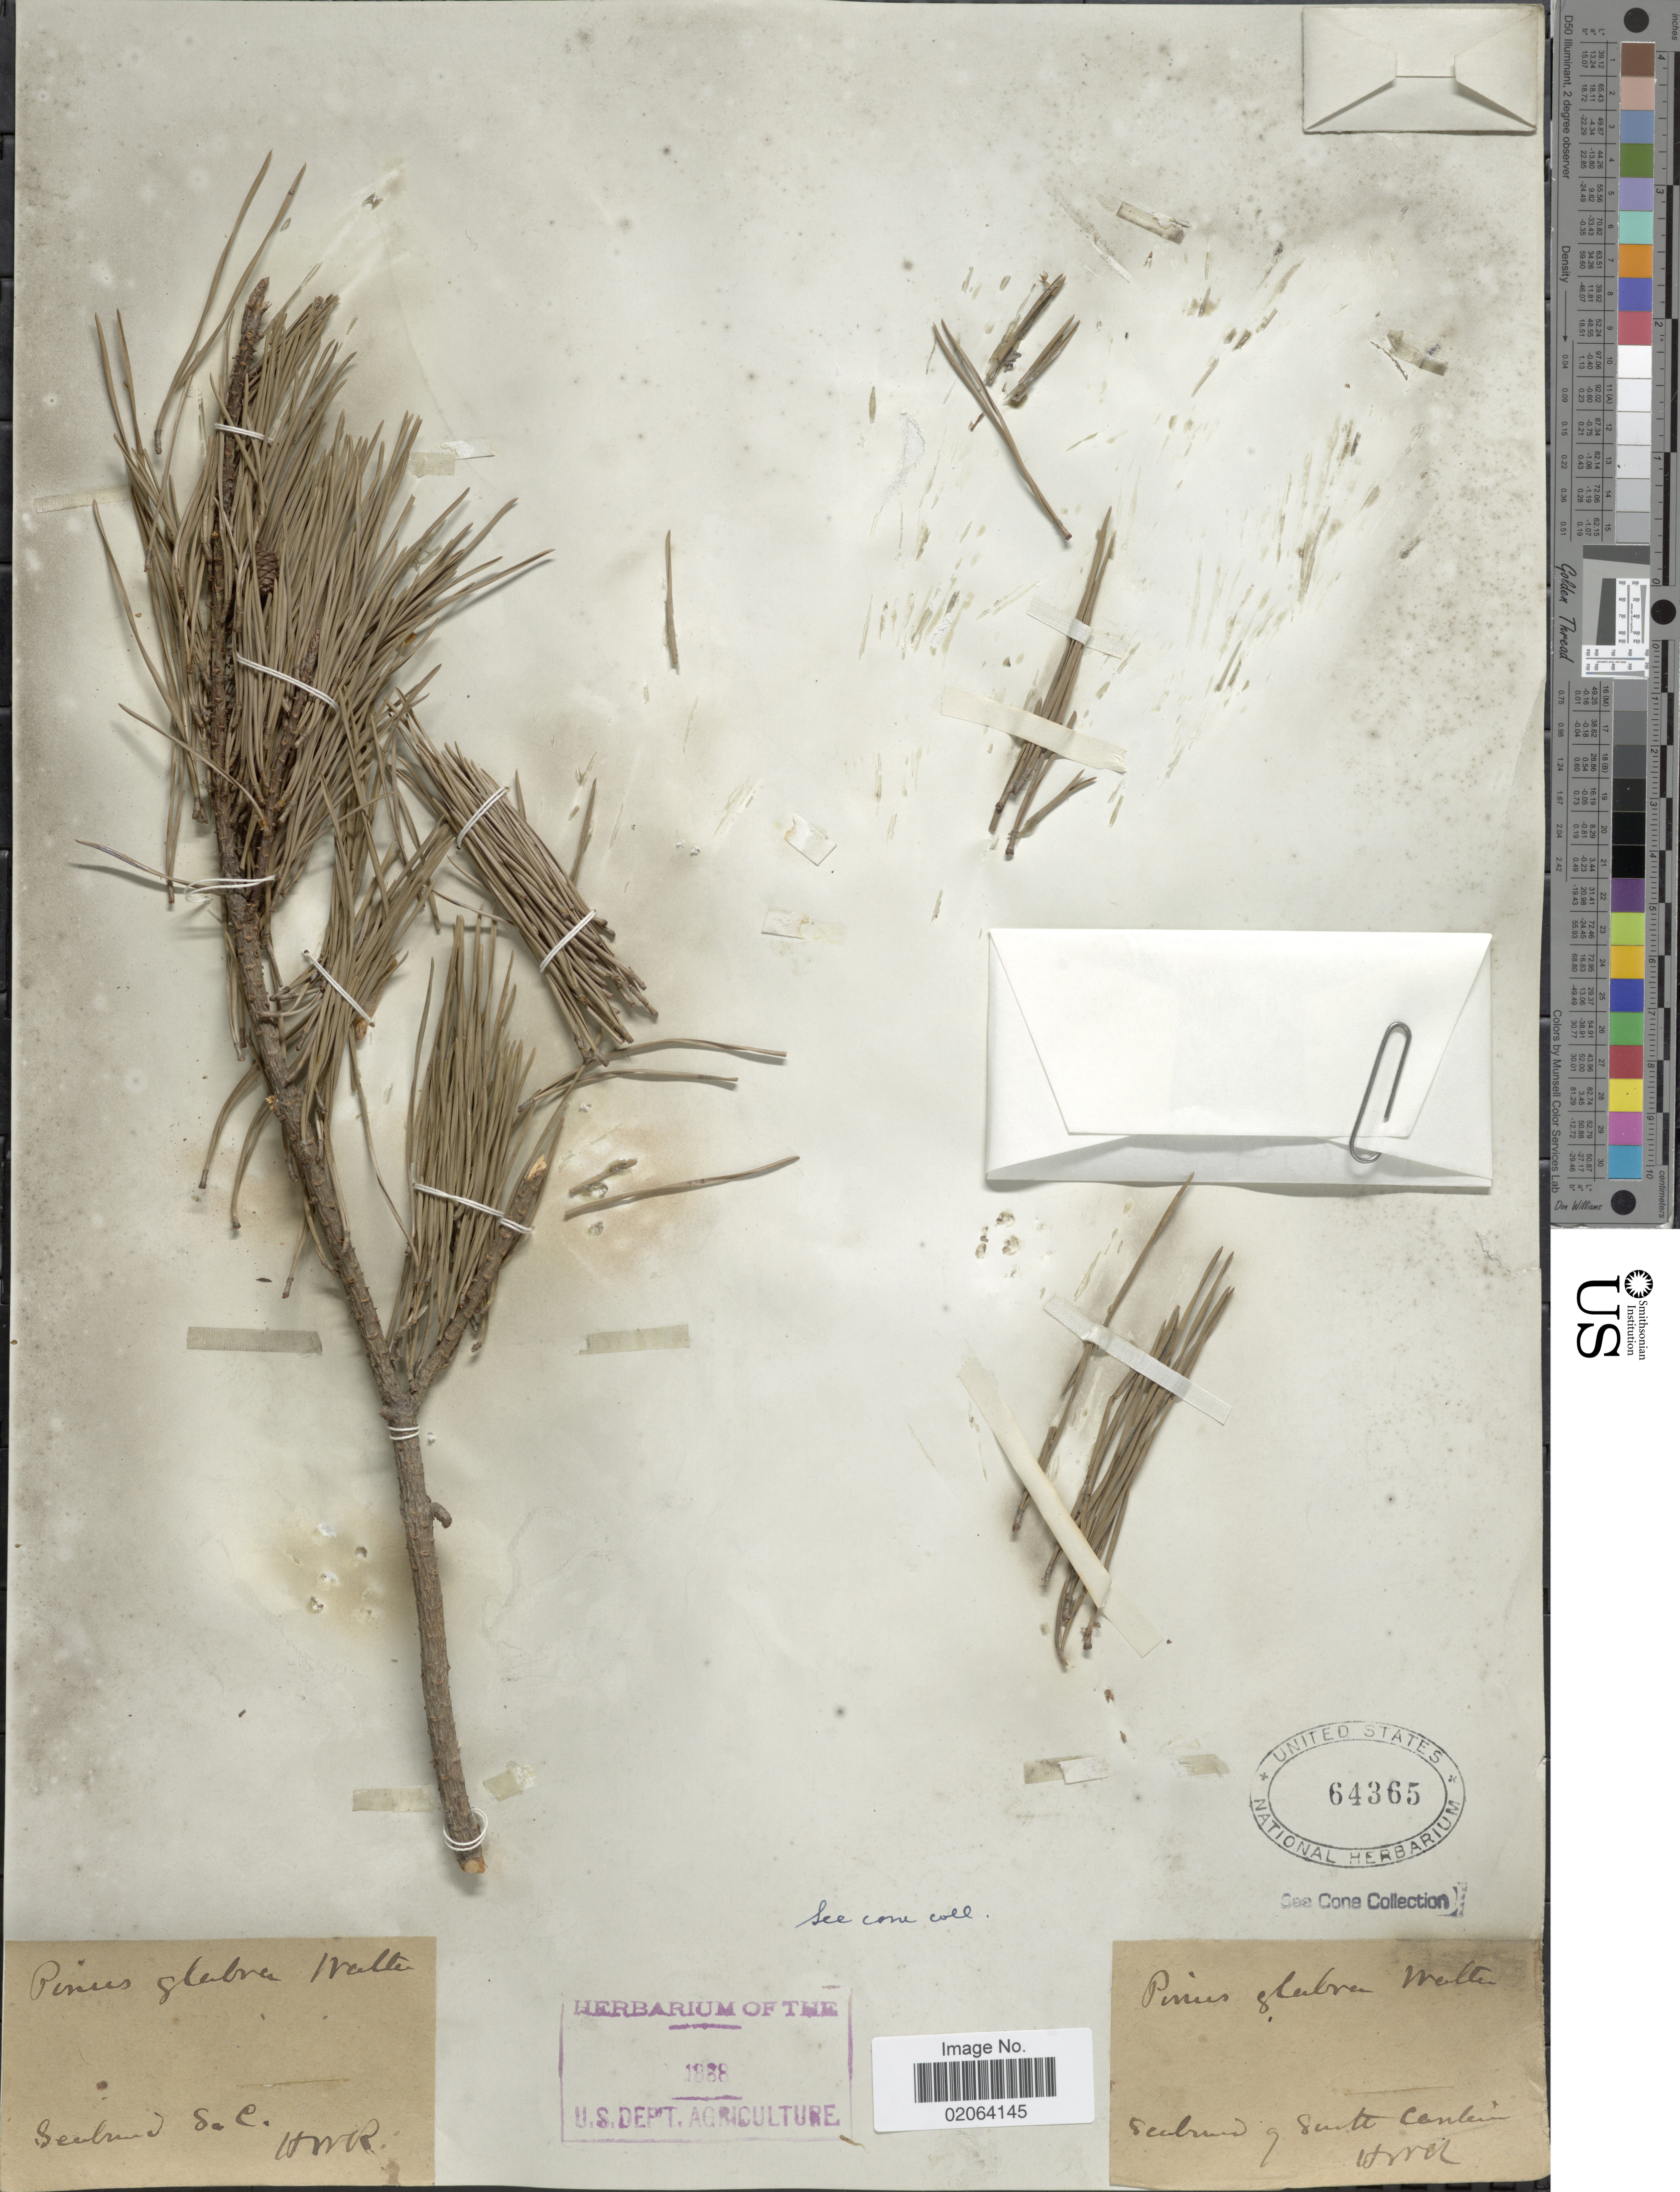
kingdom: Plantae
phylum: Tracheophyta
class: Pinopsida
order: Pinales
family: Pinaceae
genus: Pinus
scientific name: Pinus glabra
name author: Walter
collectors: H. W. R.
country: United States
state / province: South Carolina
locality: Seabrand [interpreted]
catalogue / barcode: US 64365